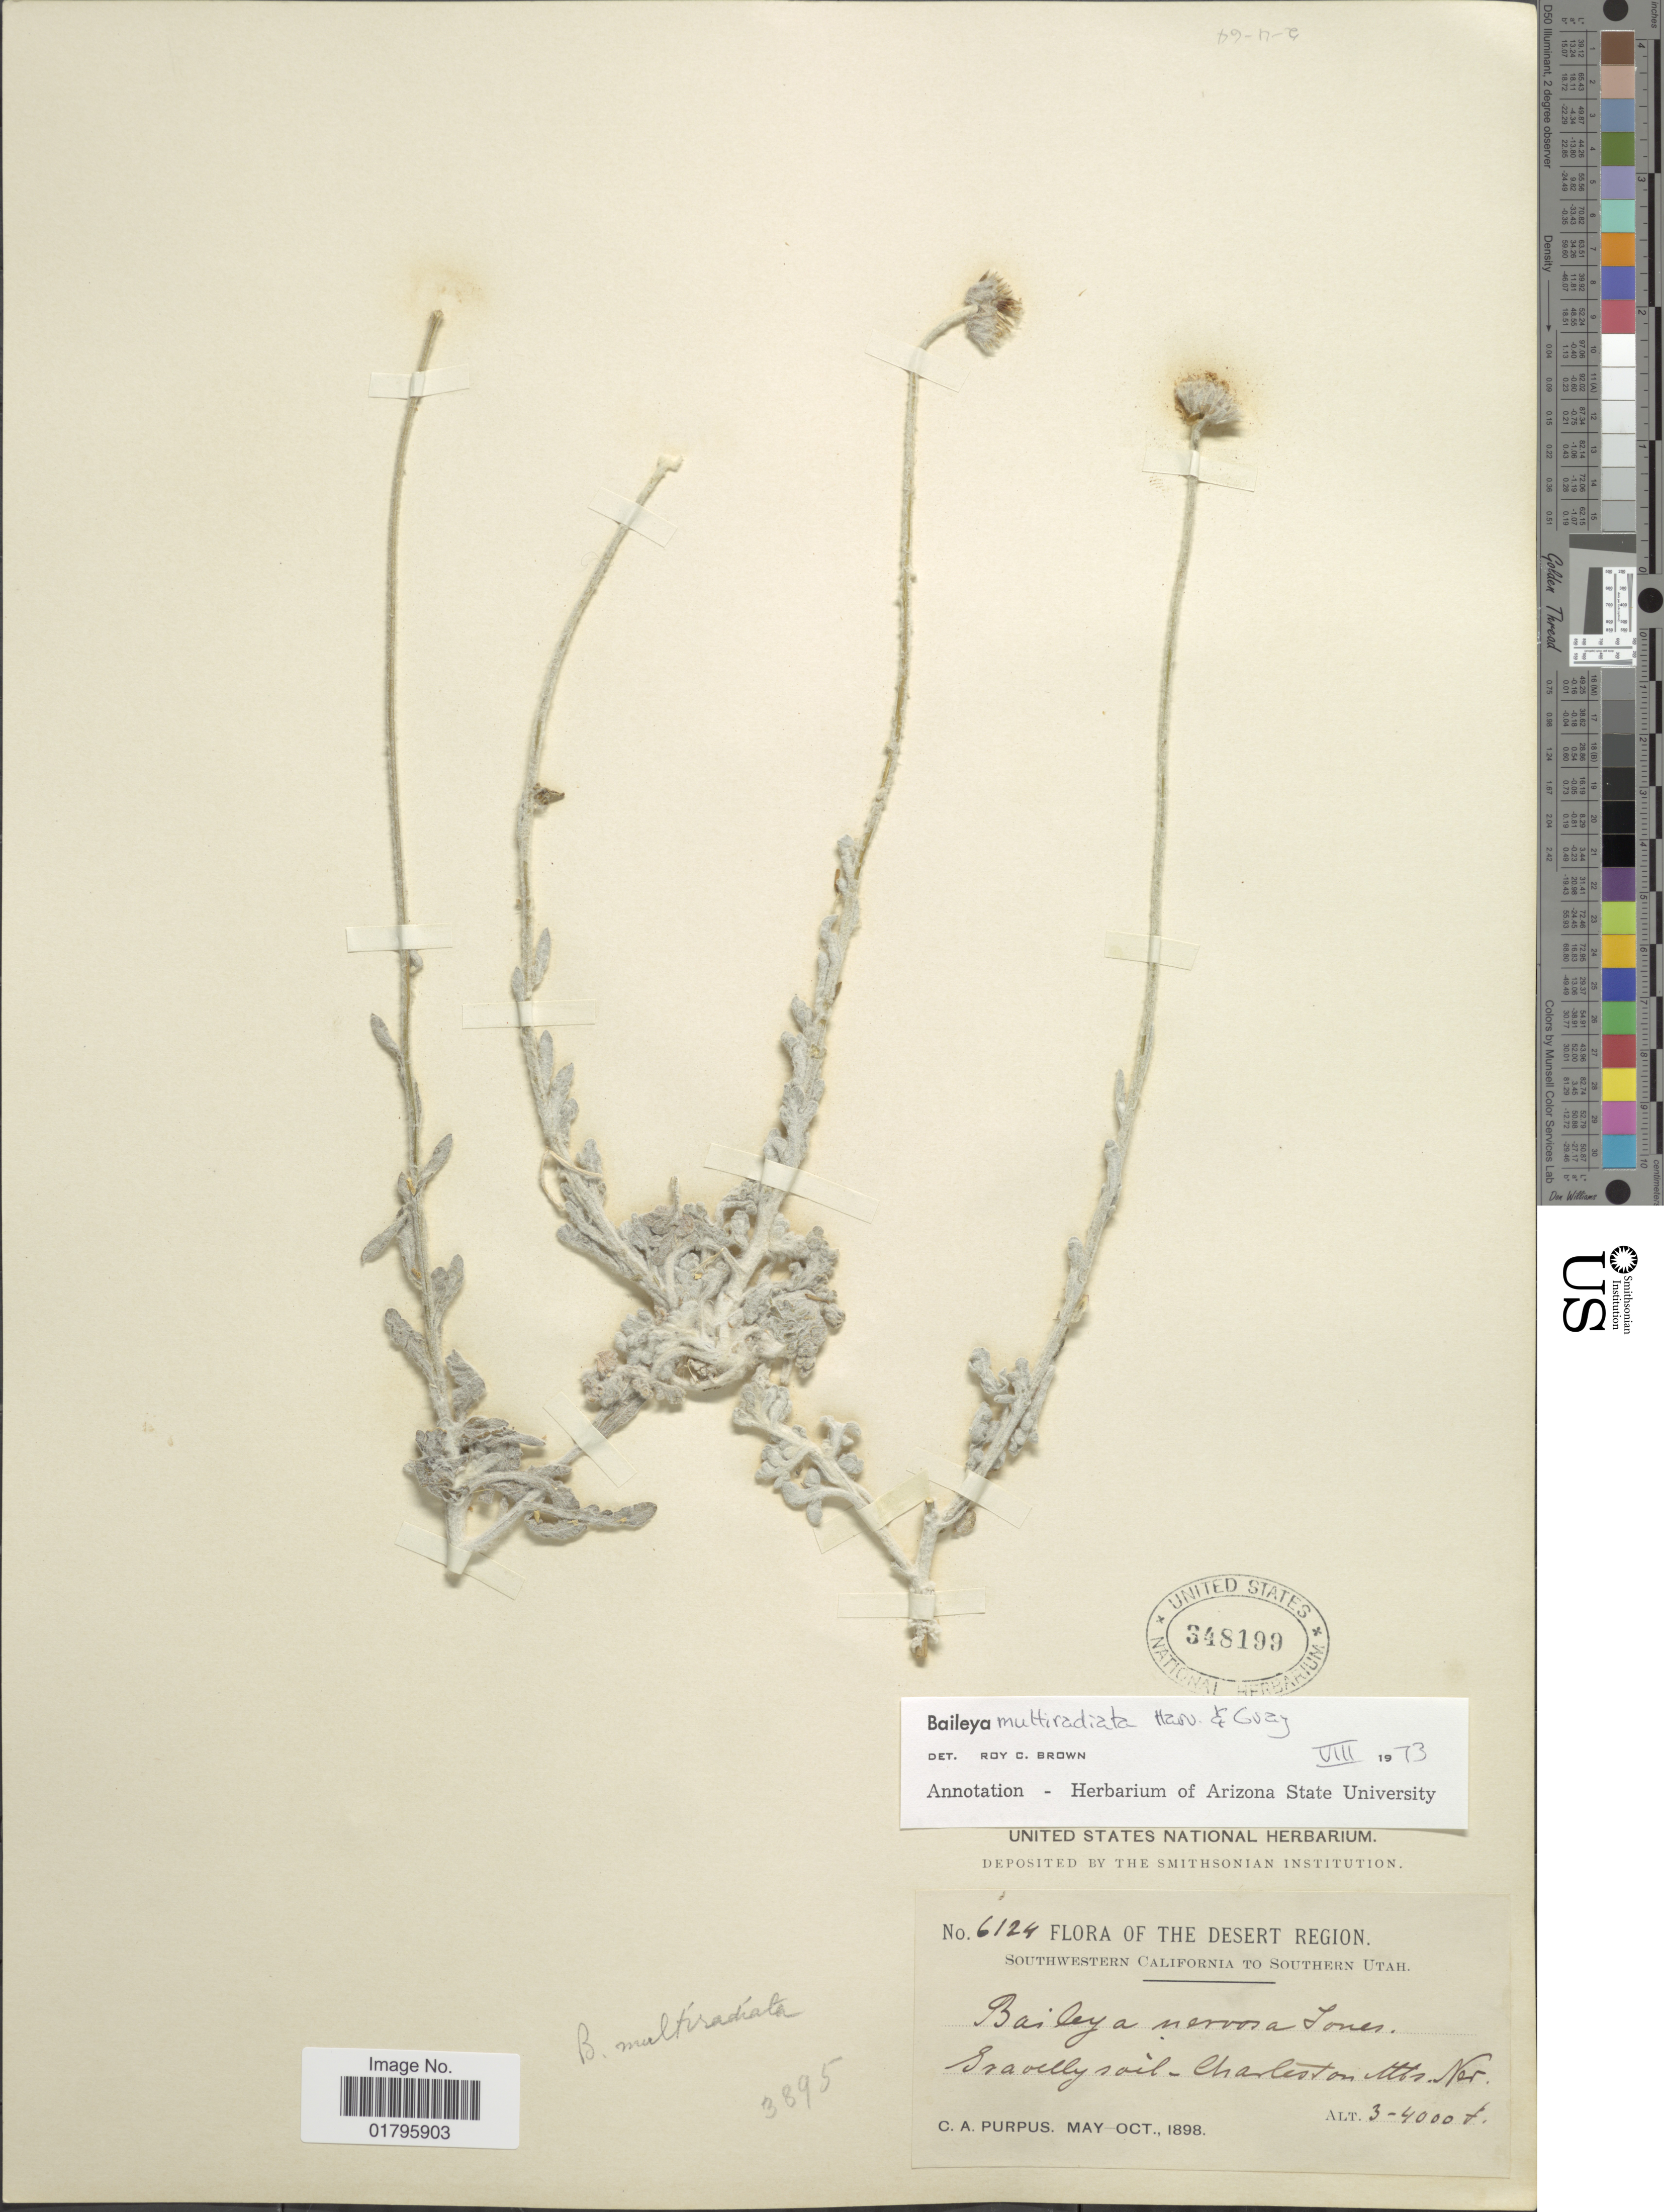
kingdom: Plantae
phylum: Tracheophyta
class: Magnoliopsida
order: Asterales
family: Asteraceae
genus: Baileya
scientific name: Baileya multiradiata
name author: Harv. & A. Gray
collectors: C. A. Purpus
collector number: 6124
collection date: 1898-05/1898-10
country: United States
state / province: Nevada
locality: Southwestern California to Southern Utah, Gravelly soil - Charleston Mts.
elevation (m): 914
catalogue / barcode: US 348199